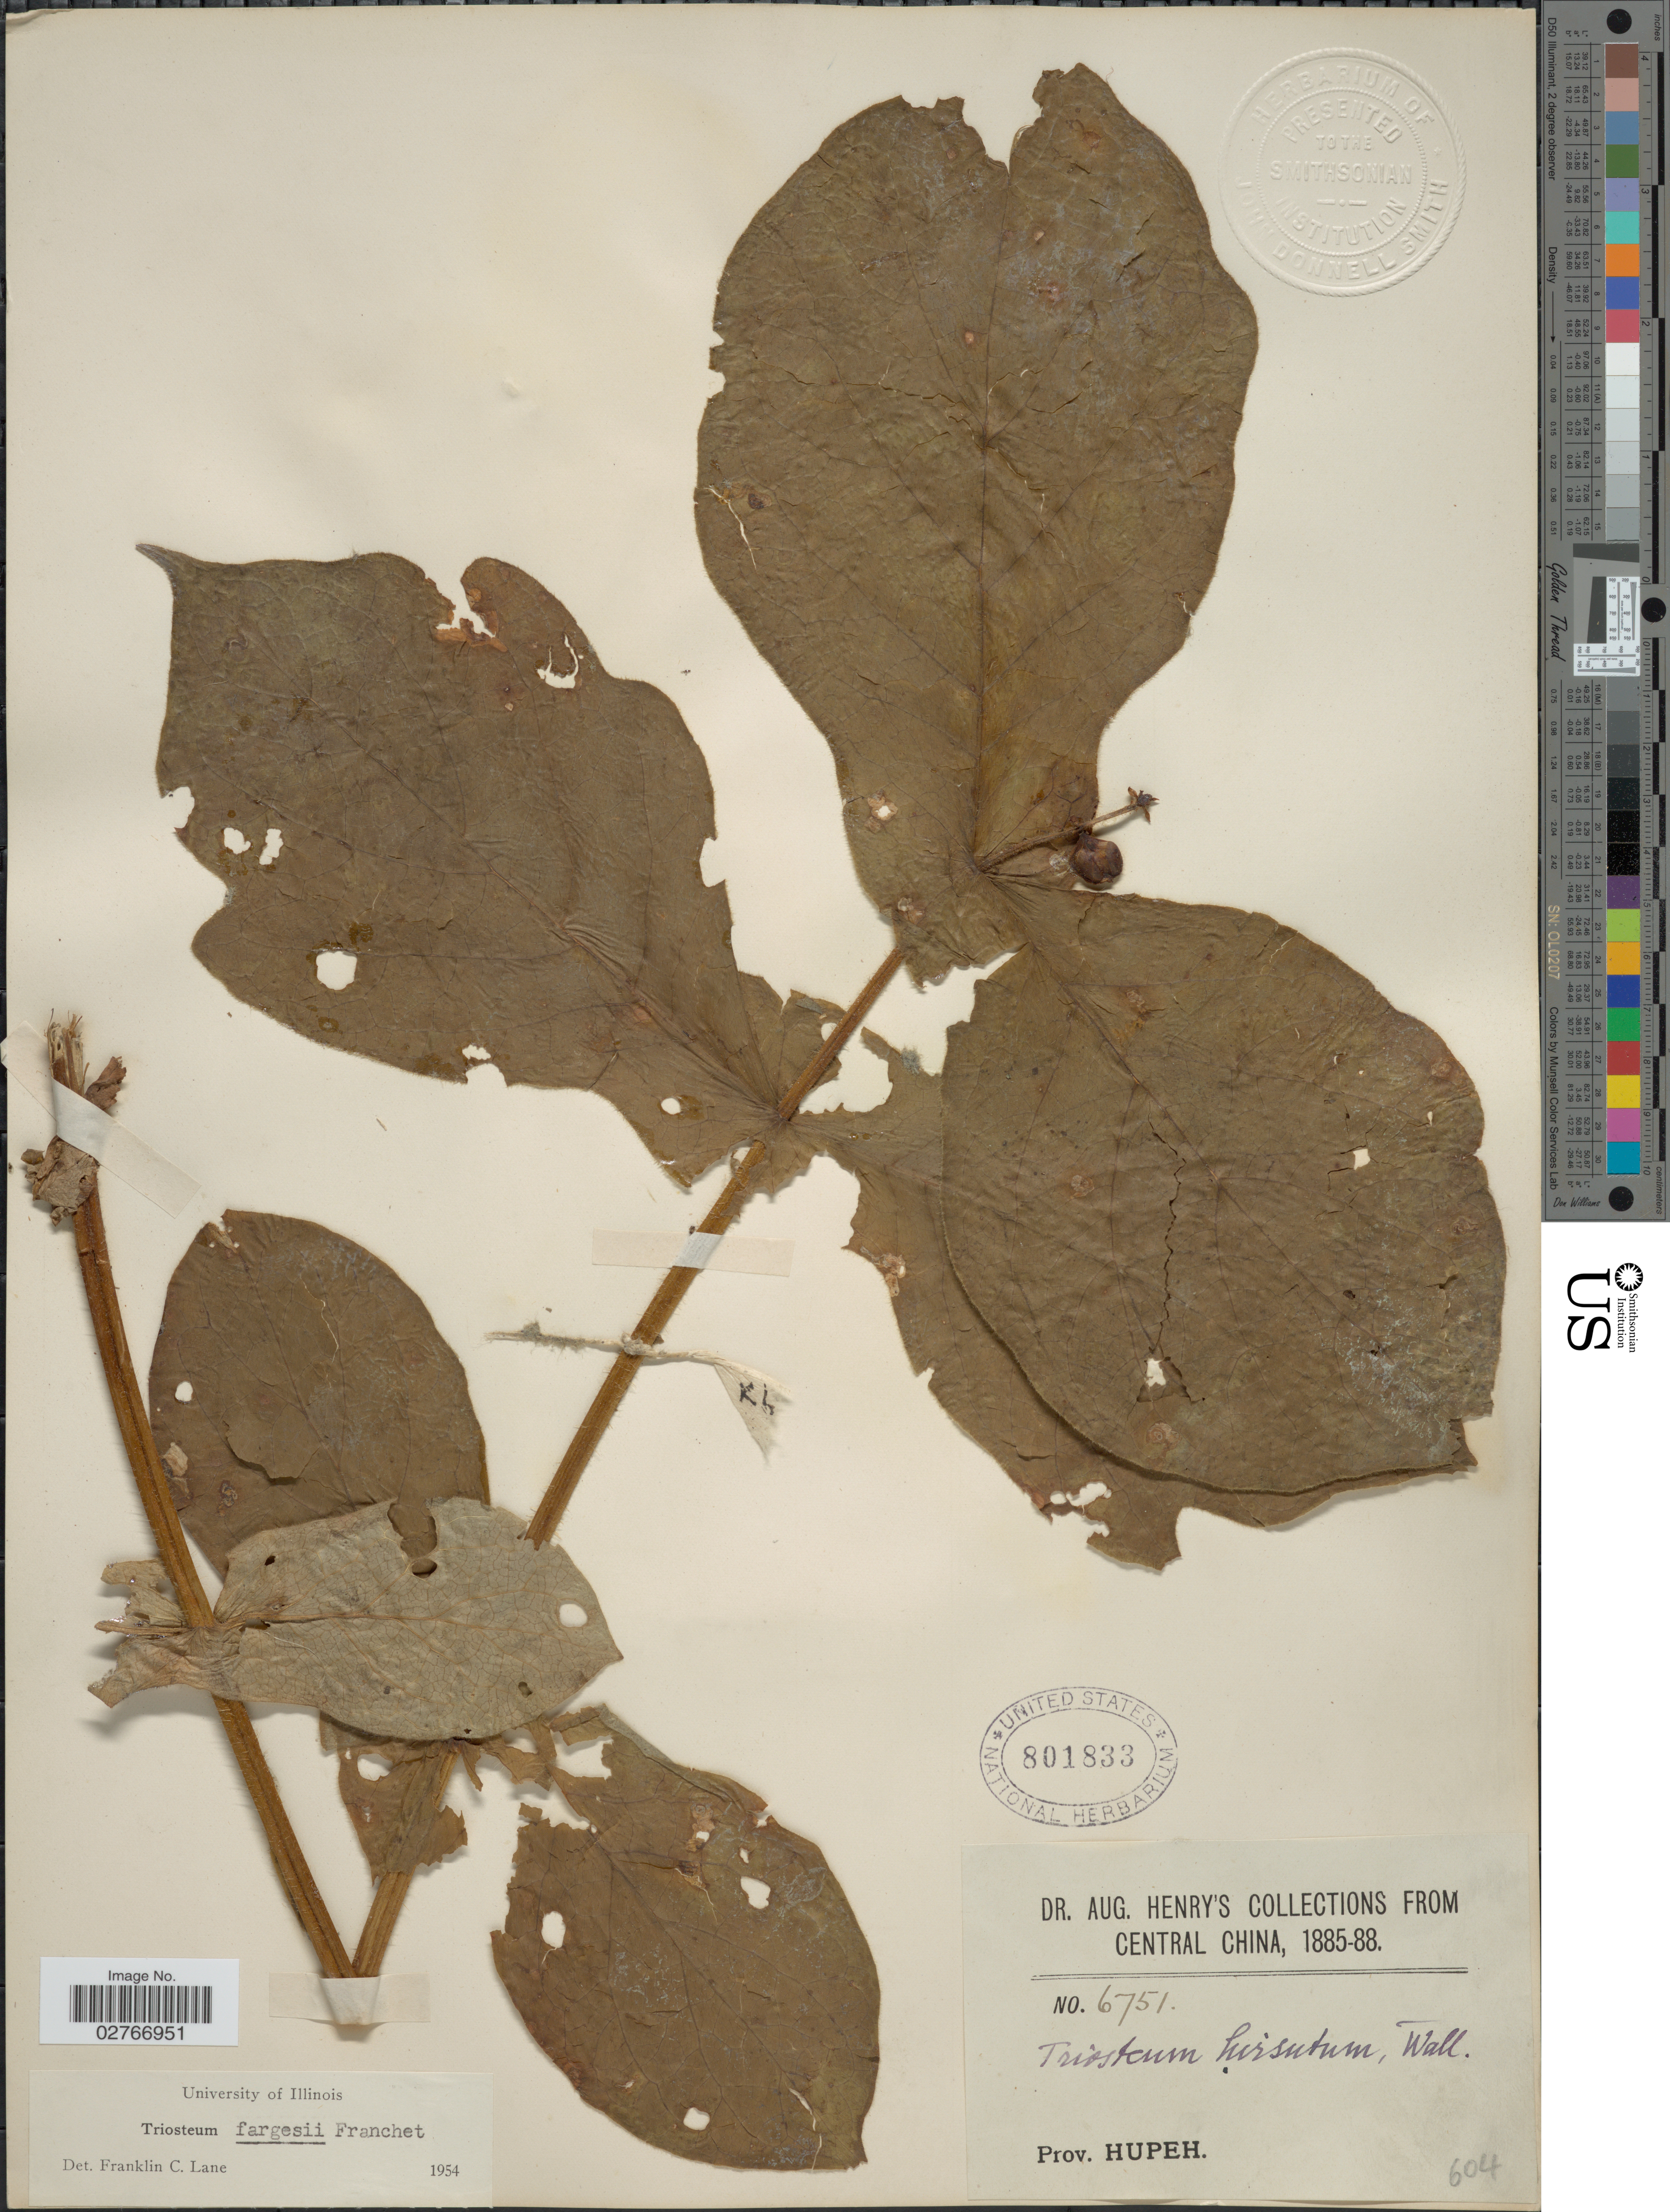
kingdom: Plantae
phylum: Tracheophyta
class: Magnoliopsida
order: Dipsacales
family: Caprifoliaceae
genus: Triosteum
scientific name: Triosteum fargesii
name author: Franch.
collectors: A. Henry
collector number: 6751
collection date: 1885/1888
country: China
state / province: Hubei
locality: Prov. Hupeh.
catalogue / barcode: US 801833